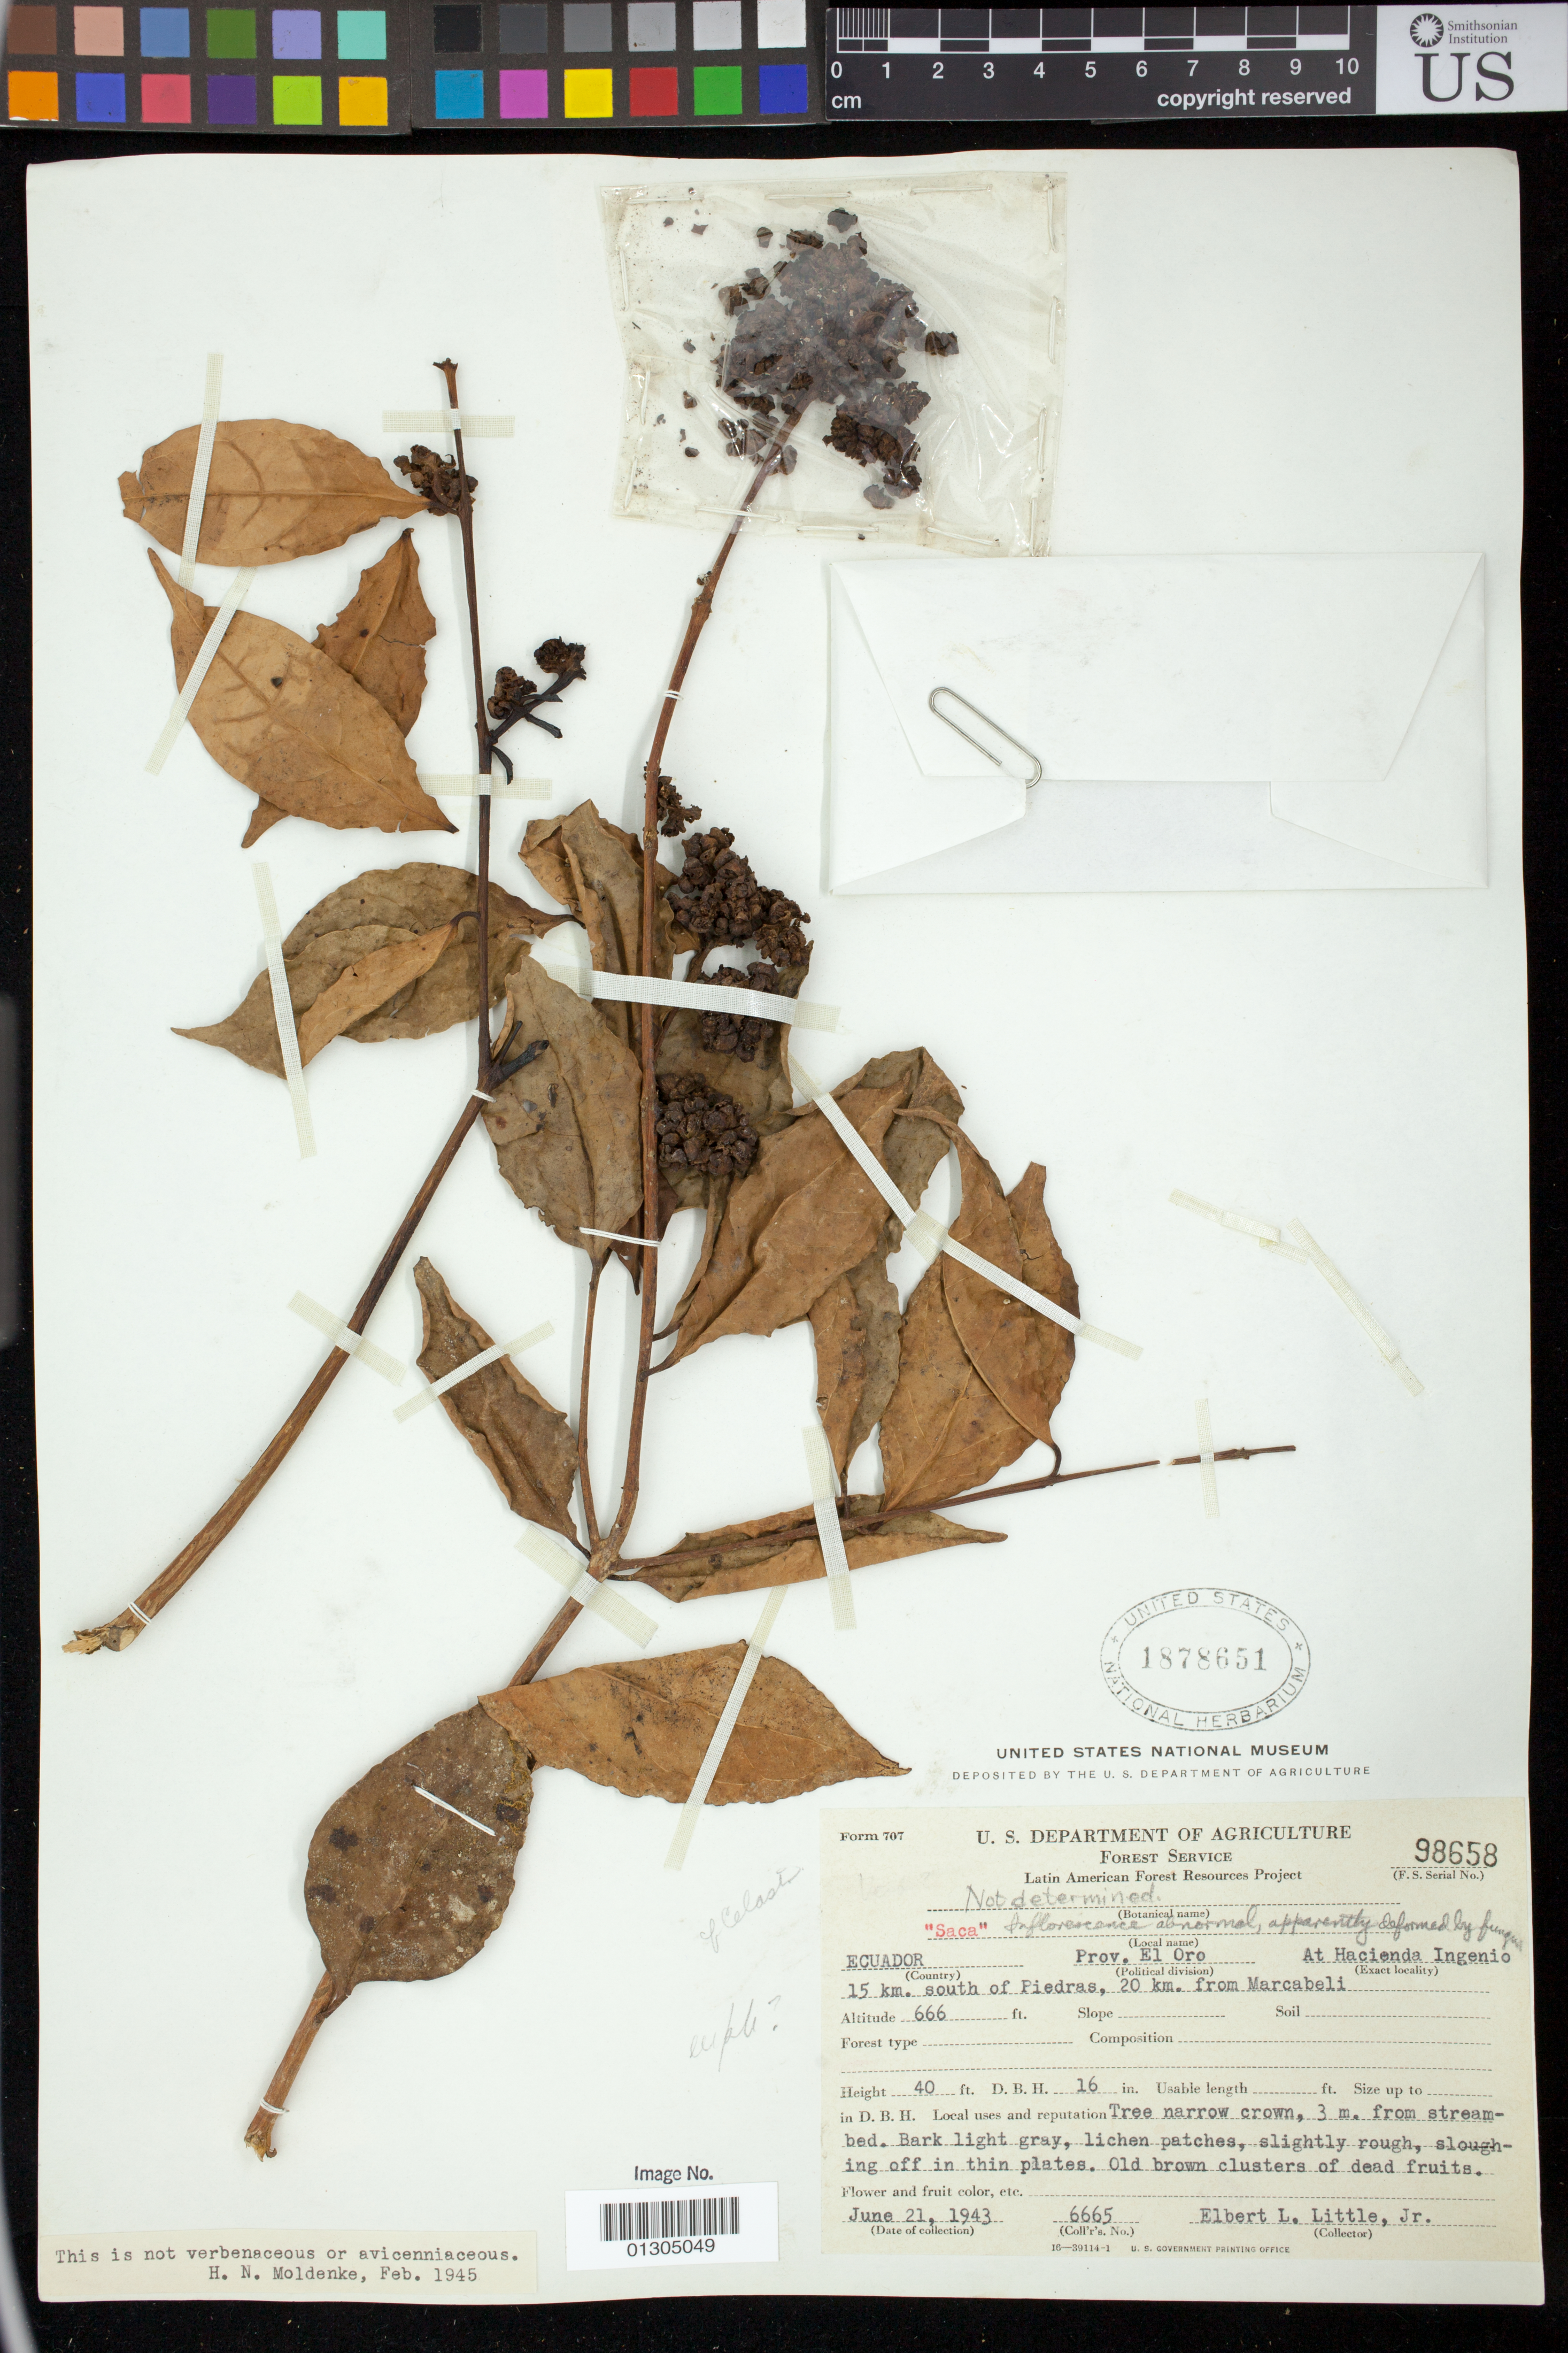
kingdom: Plantae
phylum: Tracheophyta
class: Magnoliopsida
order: Malpighiales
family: Euphorbiaceae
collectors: E. L. Little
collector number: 6665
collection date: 1943-06-21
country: Ecuador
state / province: El Oro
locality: At Hacienda Ingenio 15 km. south of Piedras, 20 km. from Marcabeli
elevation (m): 203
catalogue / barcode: US 1878651